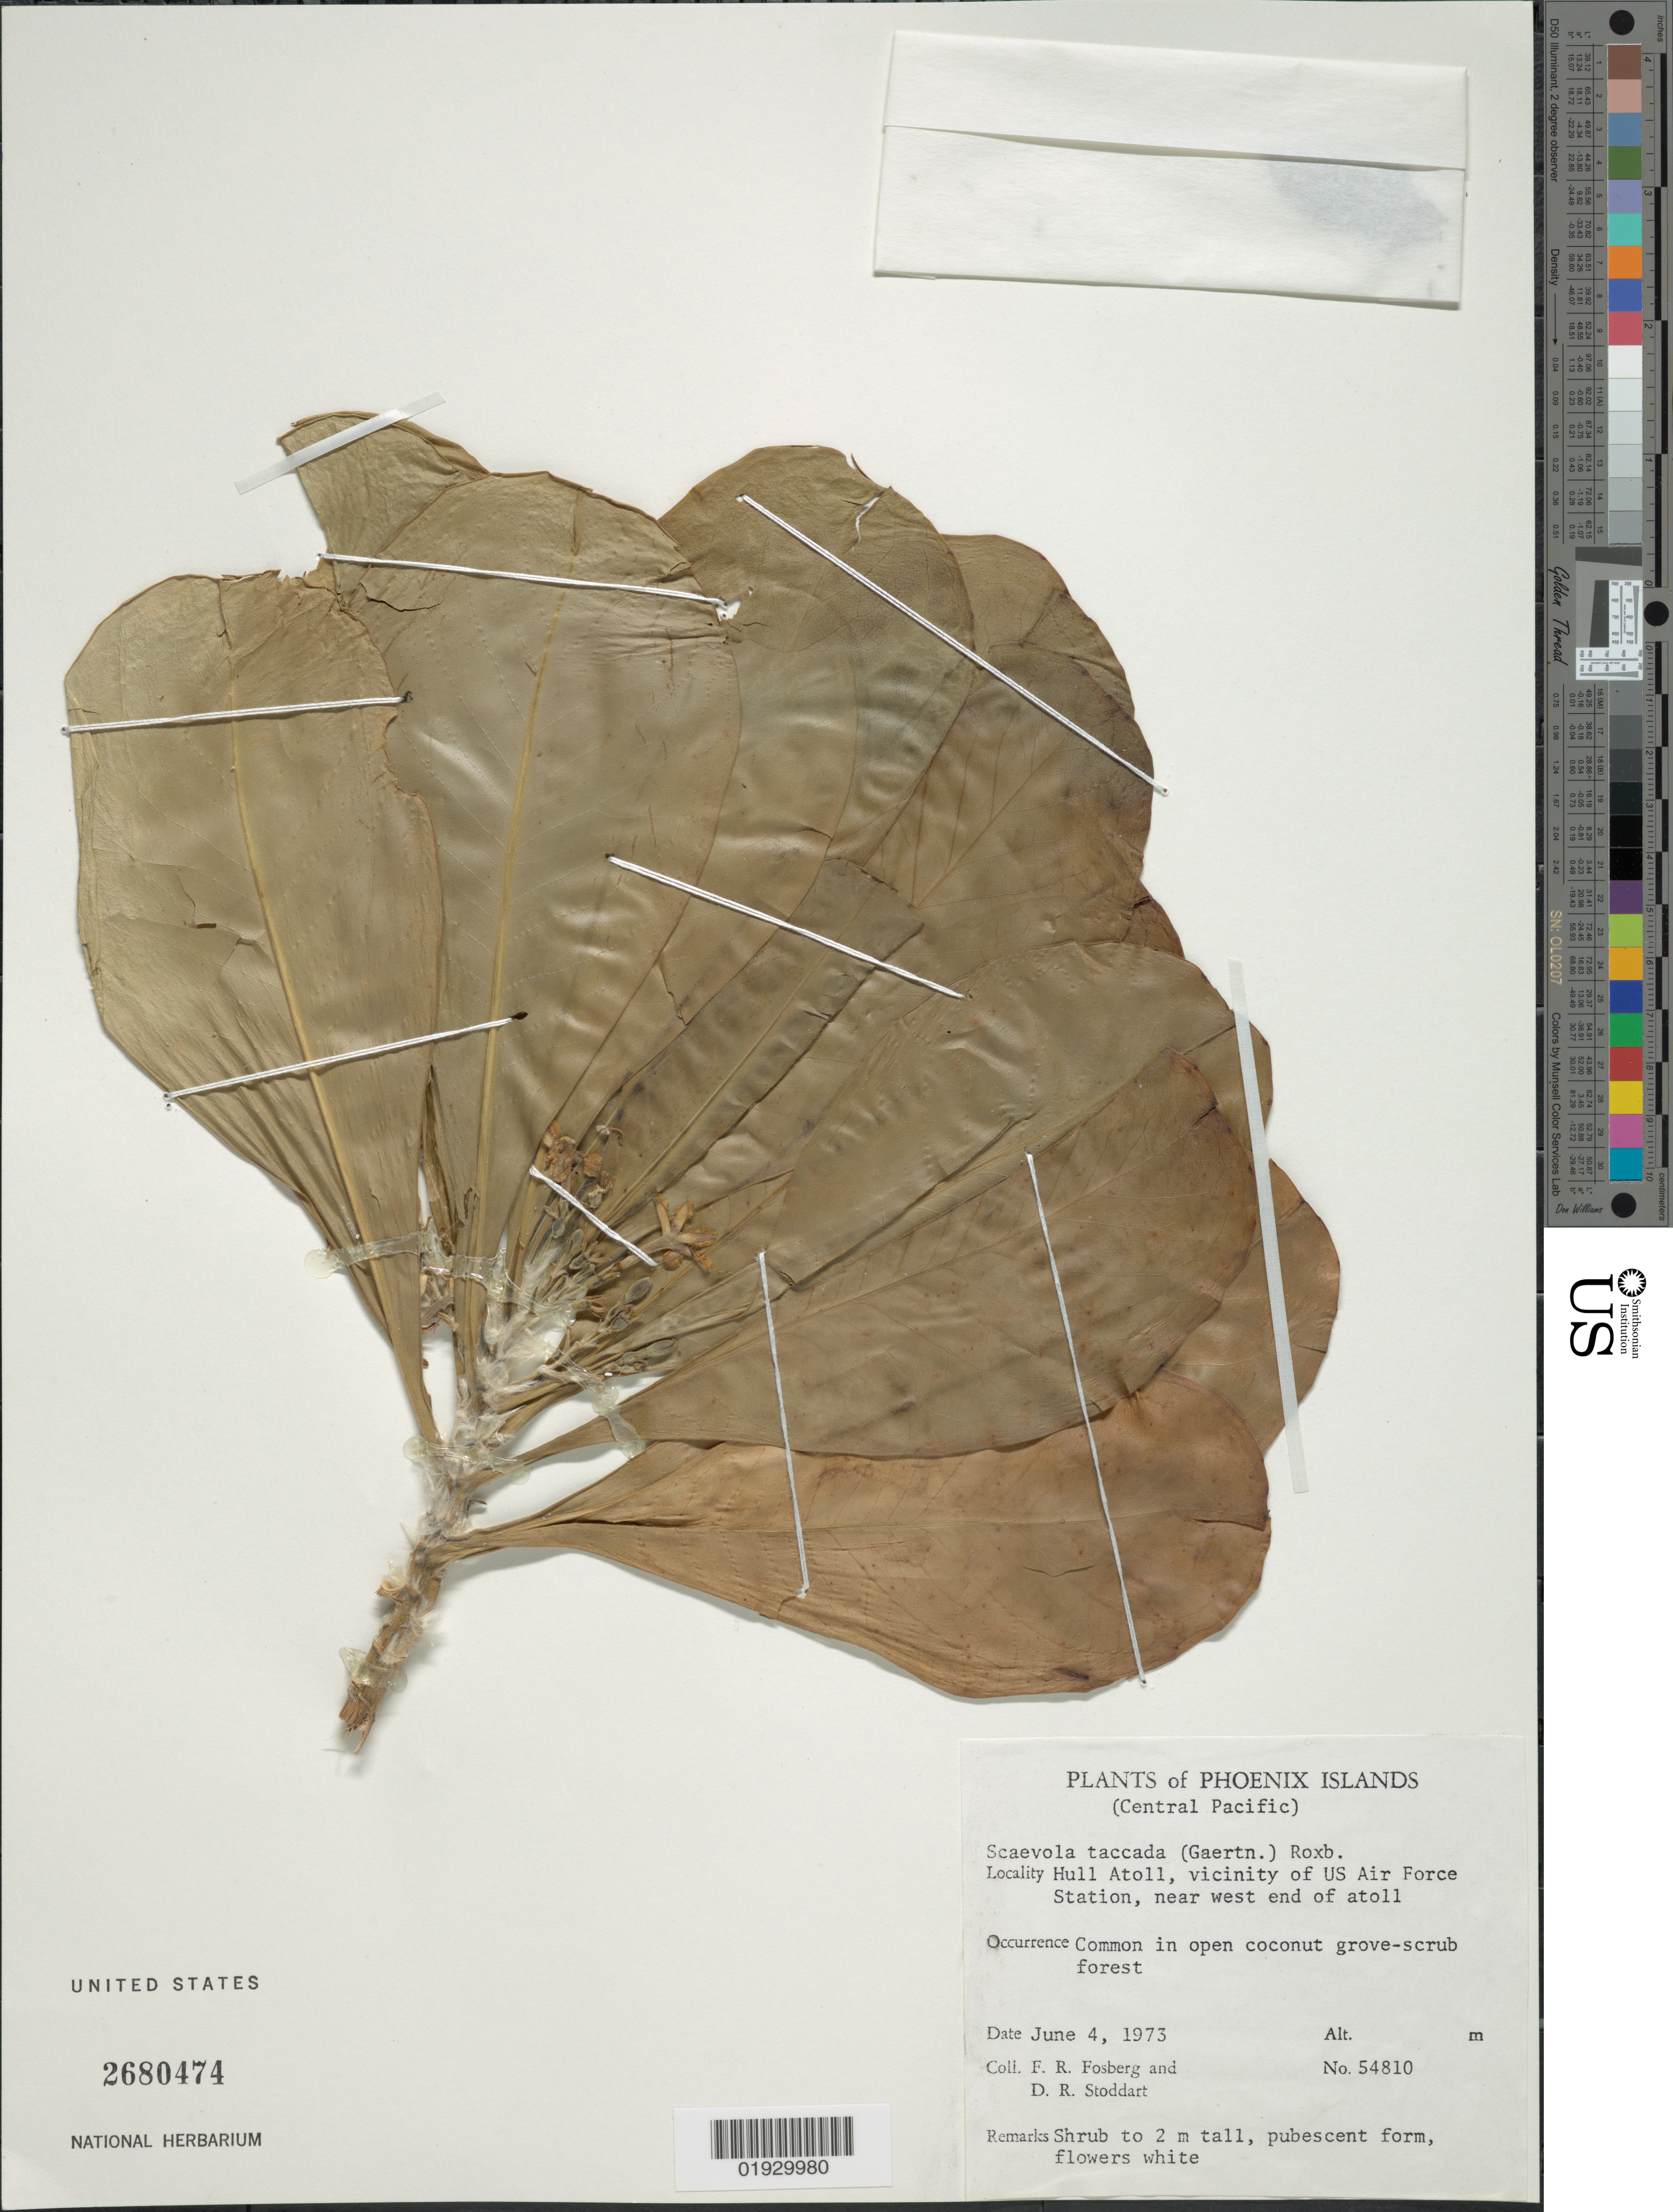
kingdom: Plantae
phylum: Tracheophyta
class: Magnoliopsida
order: Asterales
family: Goodeniaceae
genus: Scaevola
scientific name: Scaevola taccada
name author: (Gaertn.) Roxb.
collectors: F. R. Fosberg & D. R. Stoddart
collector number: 54810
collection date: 1973-06-04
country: Kiribati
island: Orona [Hull] Atoll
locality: Phoenix Islands, Central Pacific, Hull Atoll, vicinity of US Air Force Station, near west end of atoll.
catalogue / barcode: US 2680474